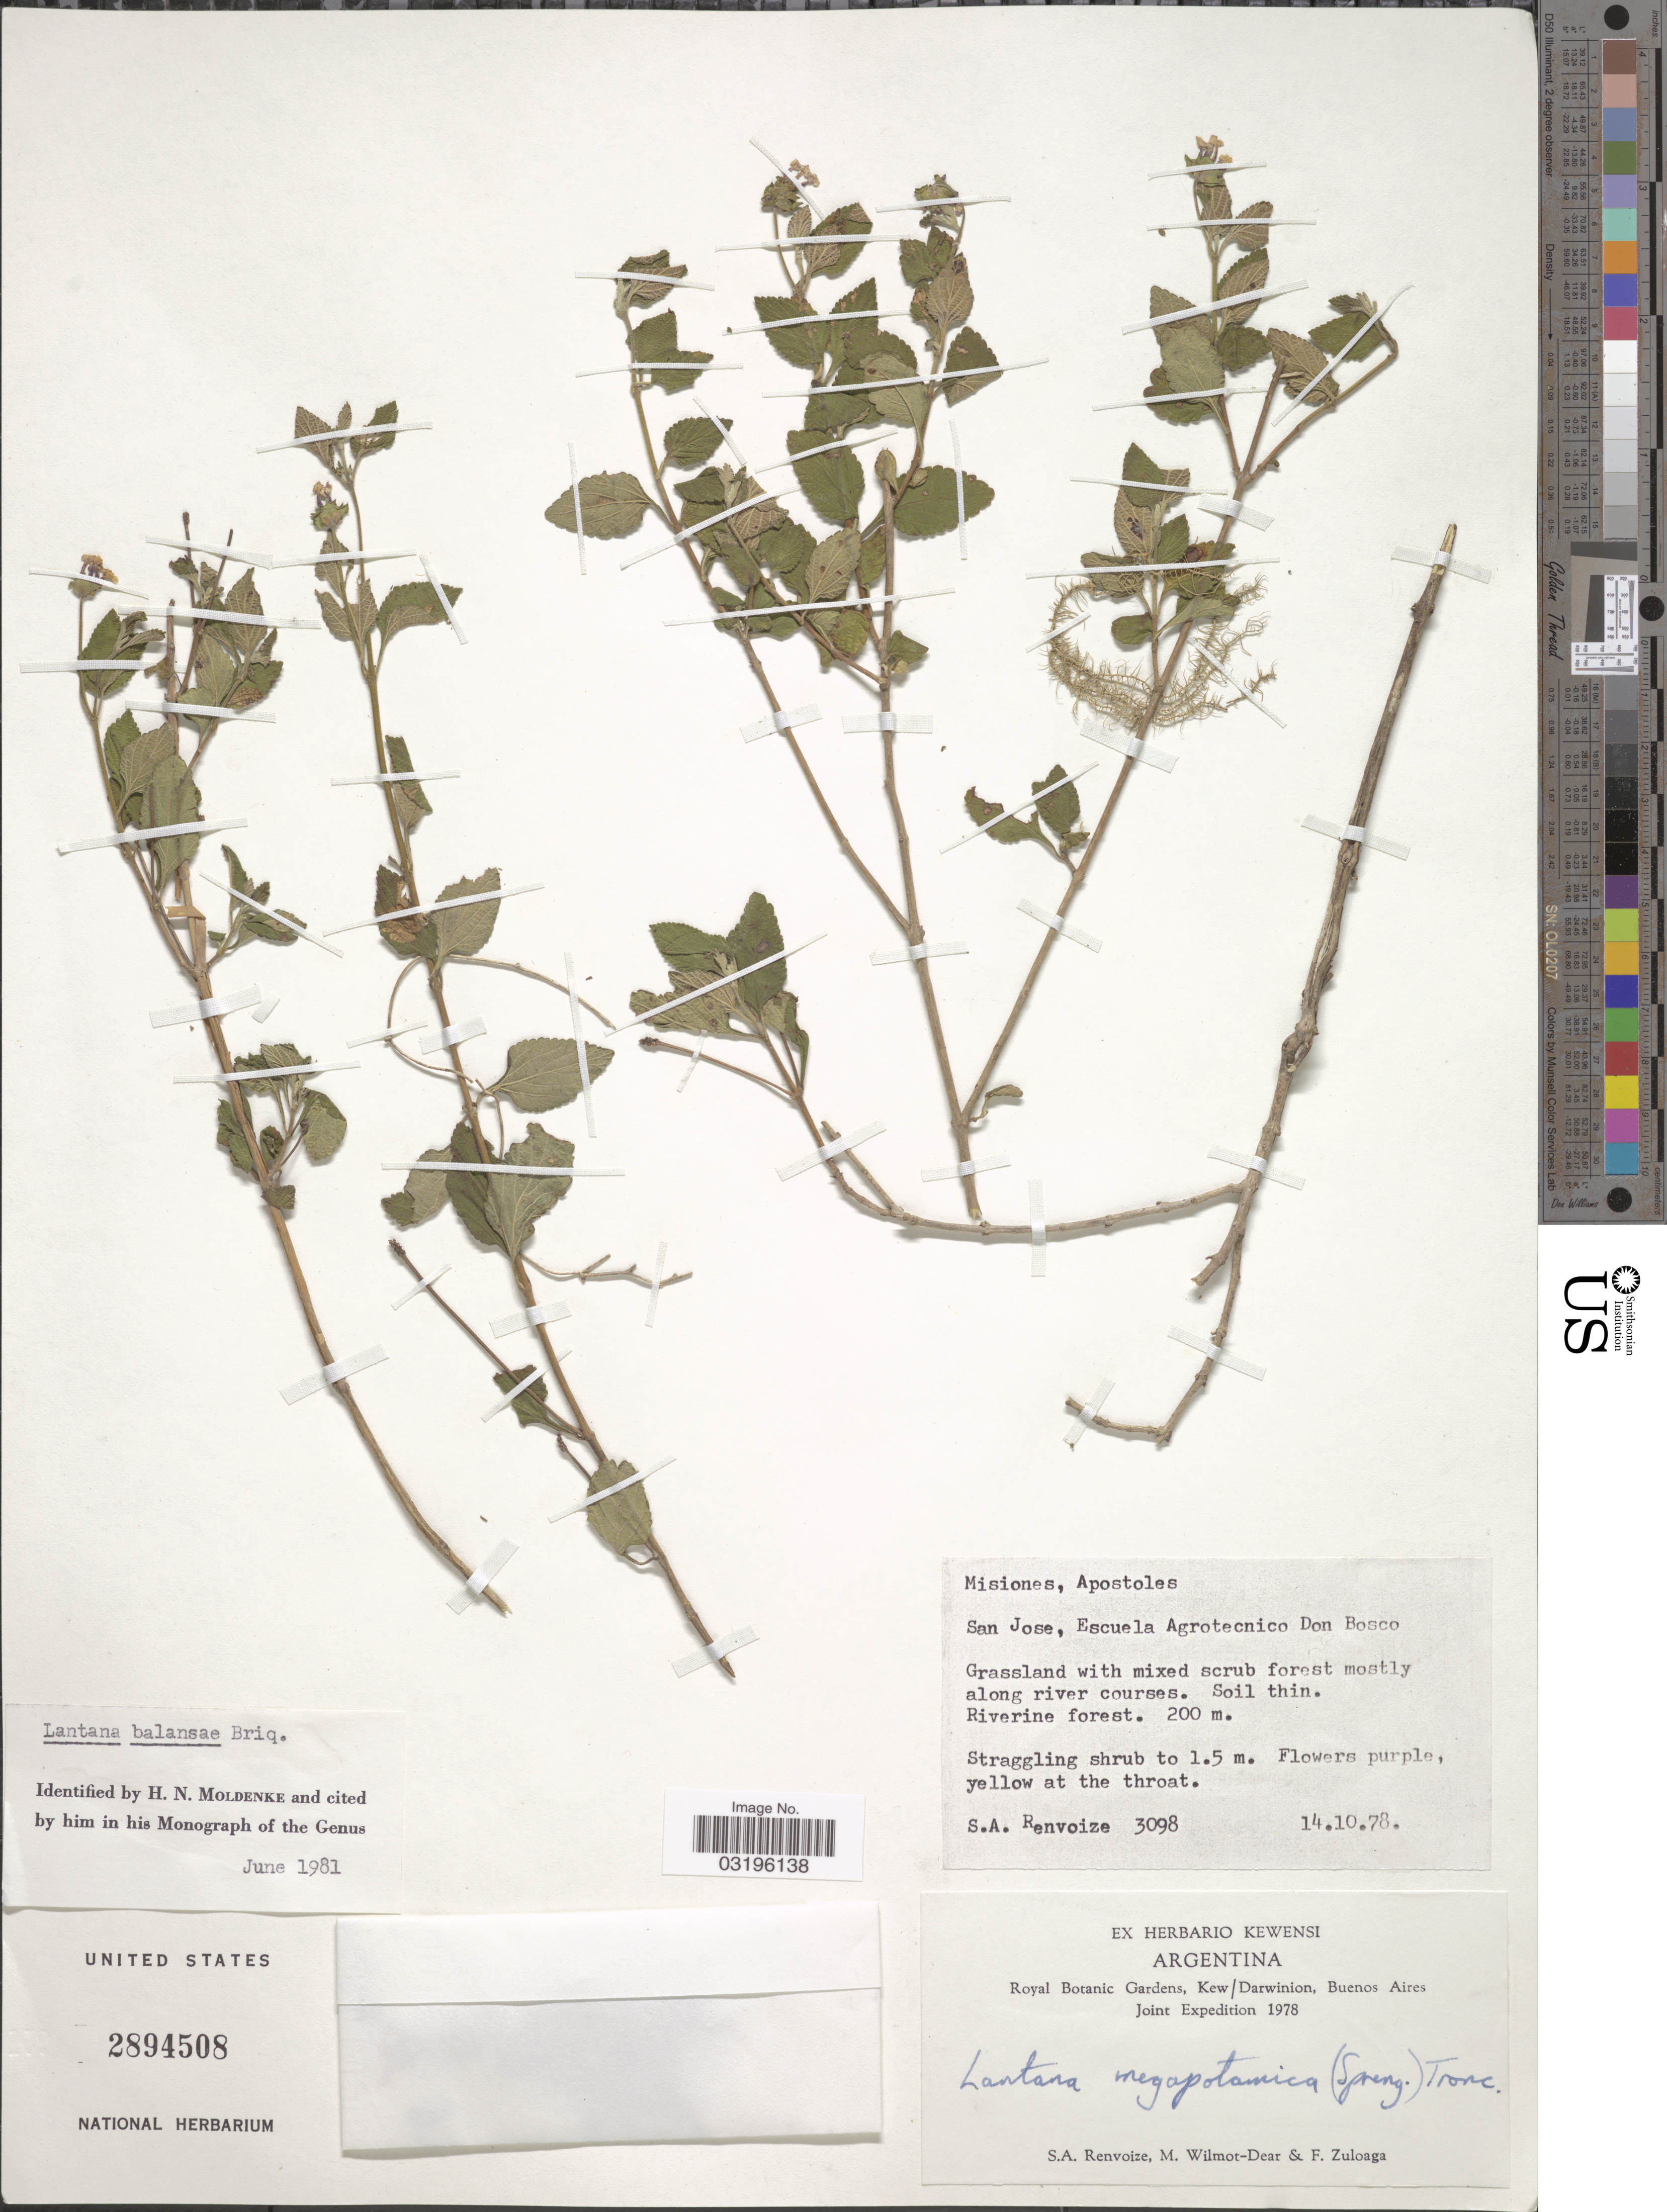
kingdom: Plantae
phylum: Tracheophyta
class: Magnoliopsida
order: Lamiales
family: Verbenaceae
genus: Lantana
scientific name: Lantana balansae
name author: Briq.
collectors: S. A. Renvoize, C. Wilmot-Dear & F. Zuloaga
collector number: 3098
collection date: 1978-10-14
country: Argentina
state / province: Misiones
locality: Apostoles. San Jose, Escuela Agrotecnico Don Bosco. Grassland with mixed scrub forest mostly along river courses.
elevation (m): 200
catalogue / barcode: US 2894508